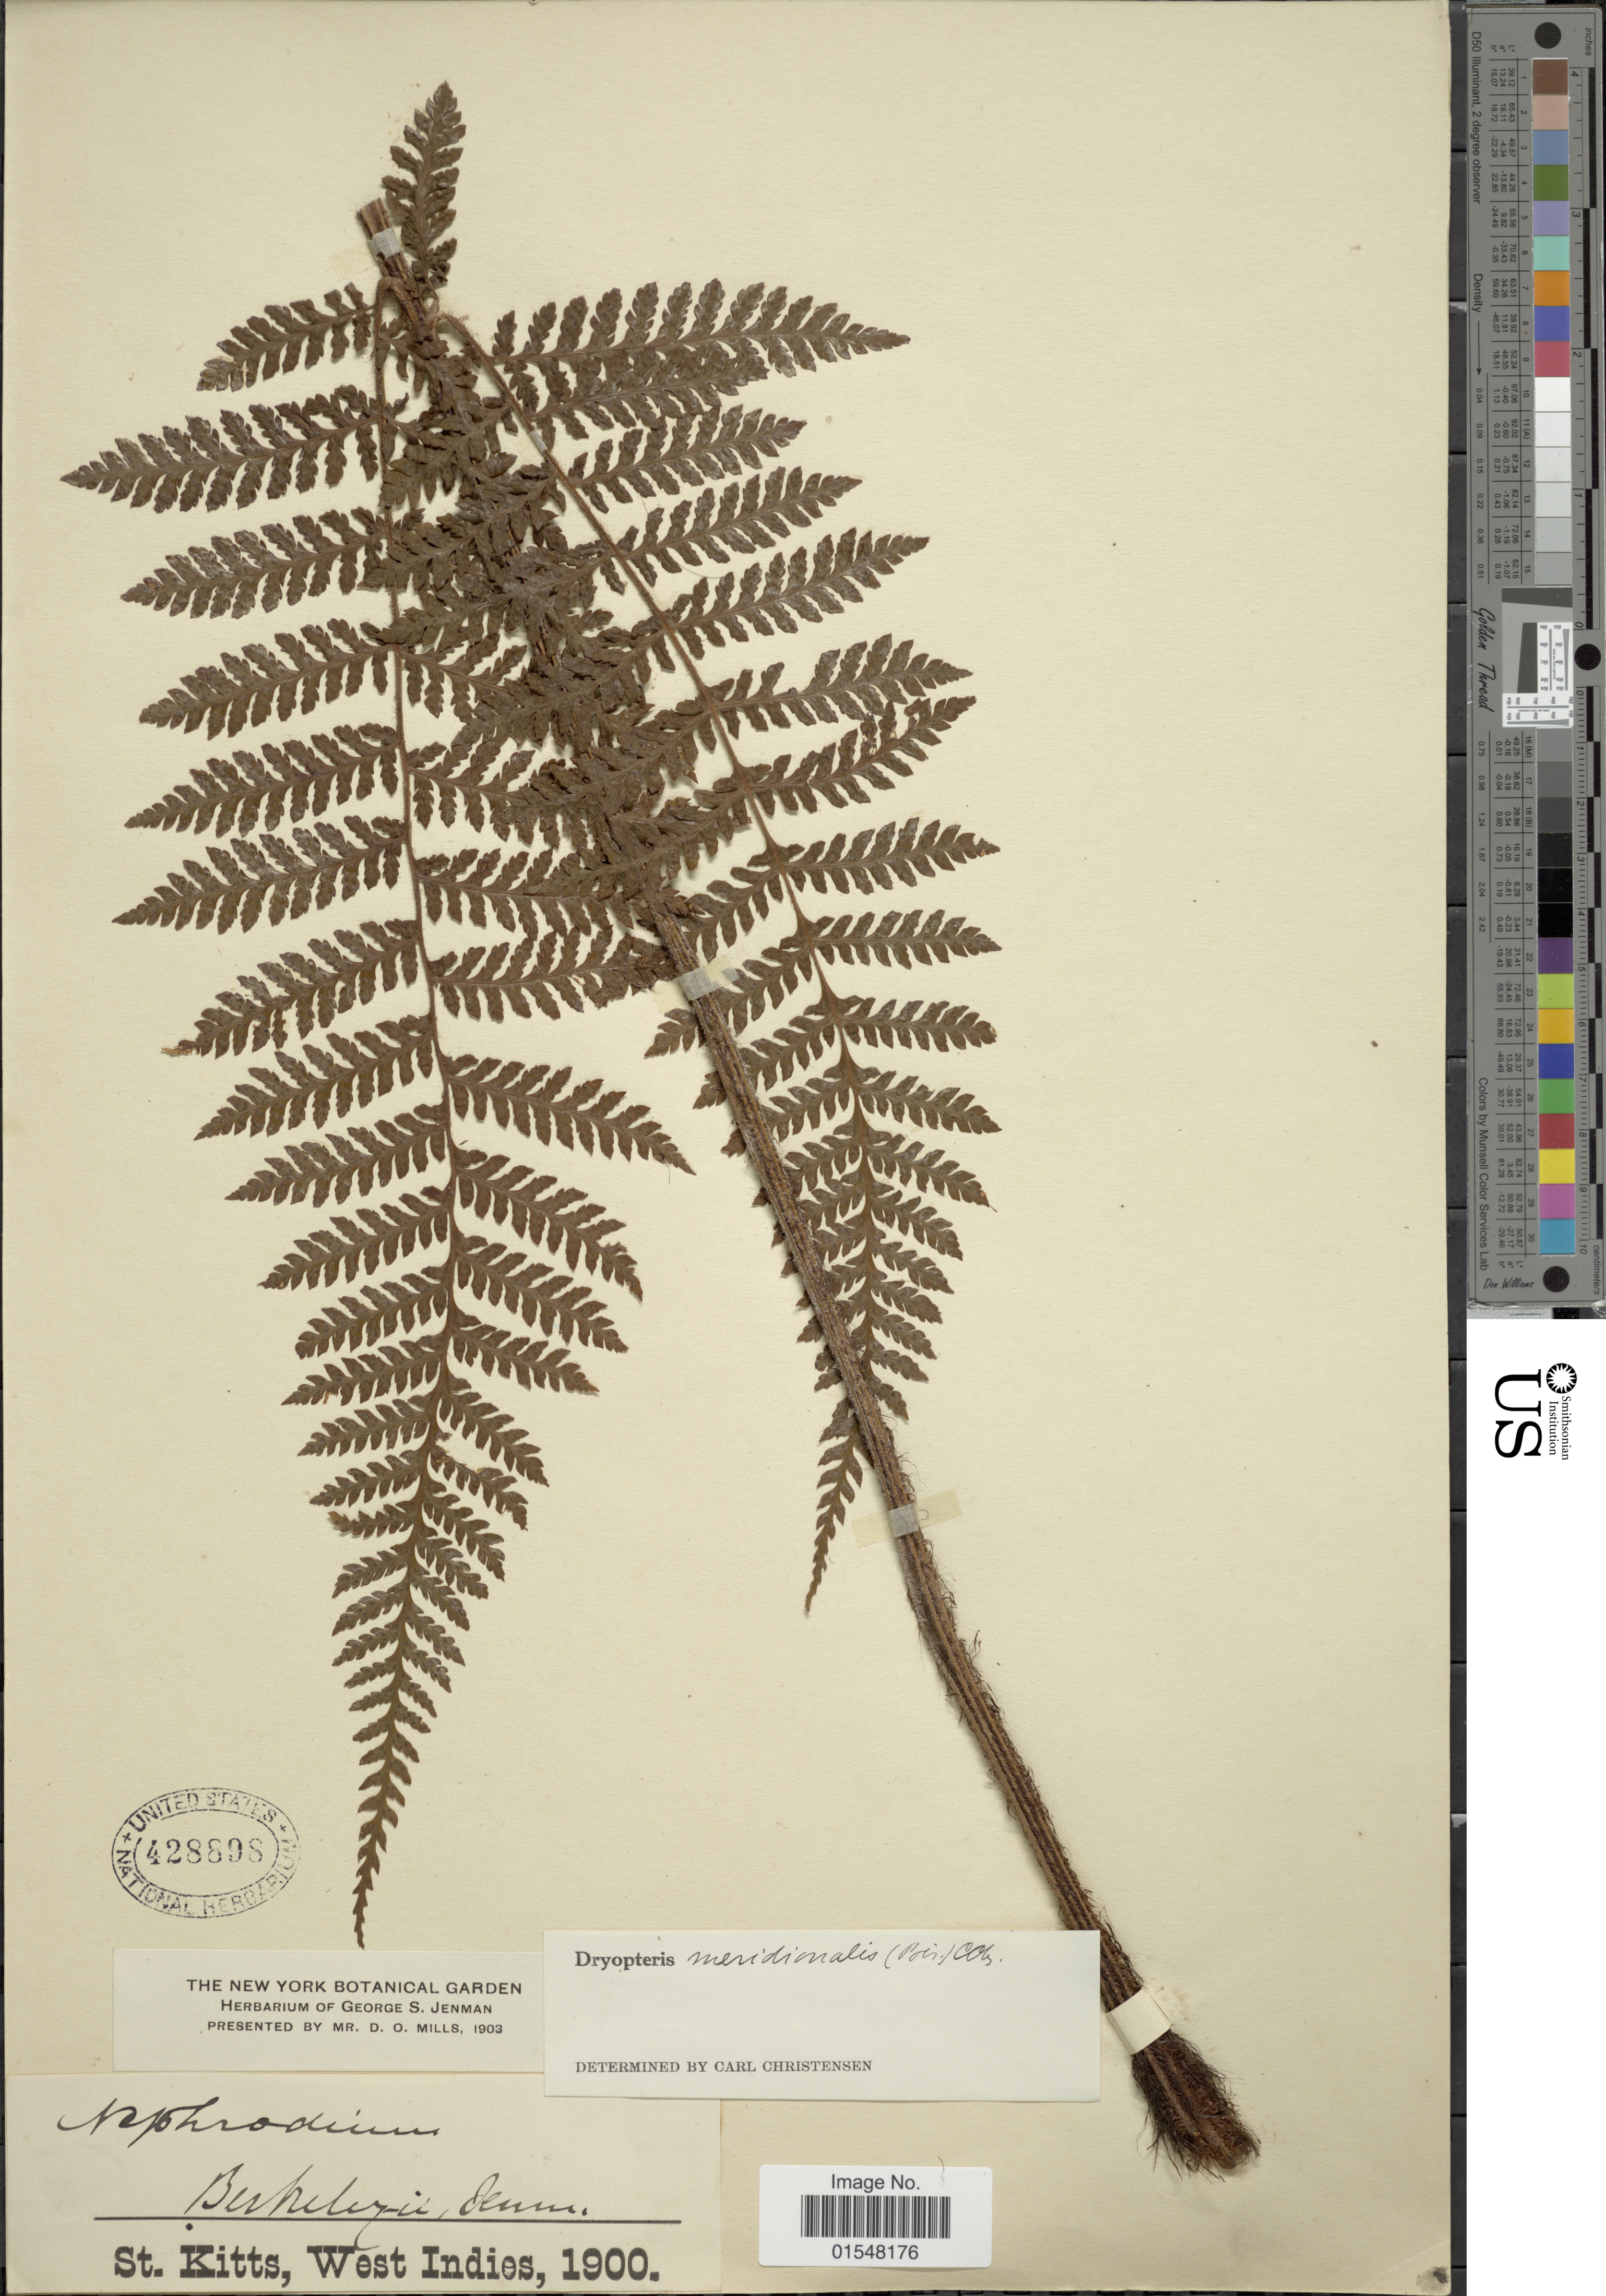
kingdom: Plantae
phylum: Tracheophyta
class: Polypodiopsida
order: Polypodiales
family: Dryopteridaceae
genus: Ctenitis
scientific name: Ctenitis meridionalis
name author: (Poir.) Ching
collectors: ex herb. George S. Jenman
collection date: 1900/1903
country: St. Christopher-Nevis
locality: St. Kitts, West Indies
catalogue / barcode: US 428898